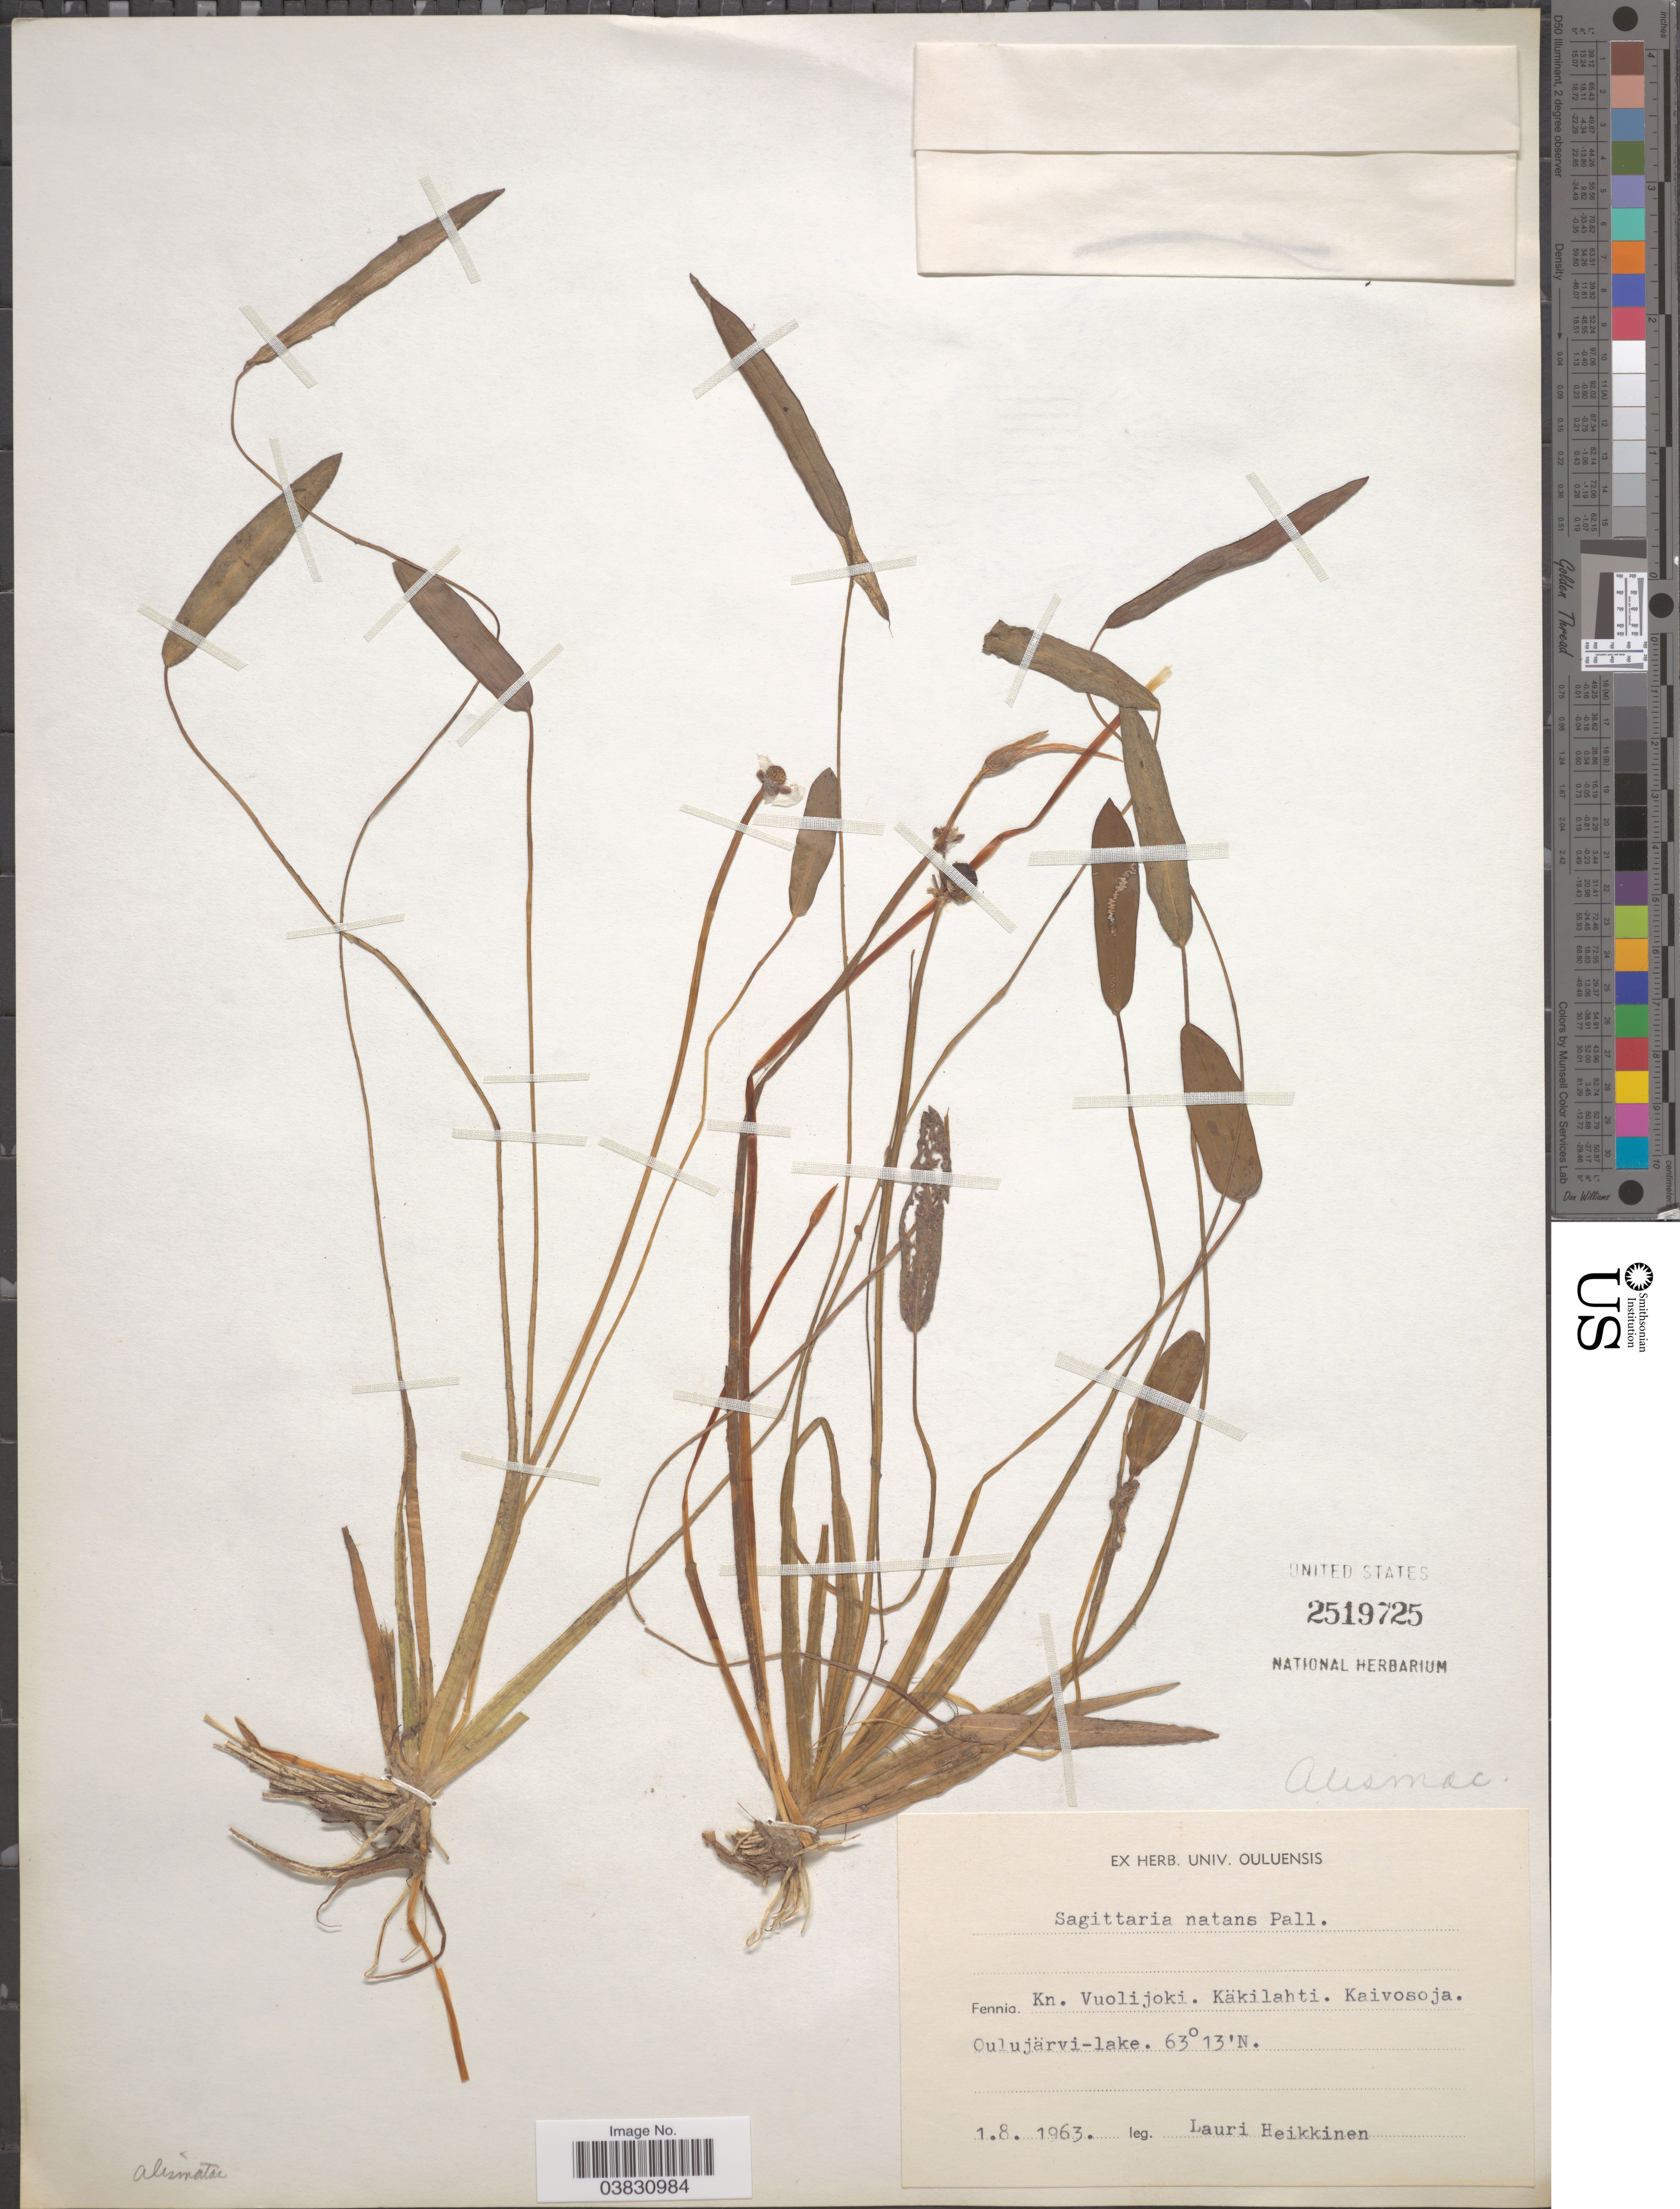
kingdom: Plantae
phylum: Tracheophyta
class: Liliopsida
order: Alismatales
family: Alismataceae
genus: Sagittaria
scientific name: Sagittaria natans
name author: Pall.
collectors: L. Heikkinen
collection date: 1963-08-01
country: Finland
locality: Kn. Vuolijoki. Käkilahti. Kaivosoja. Oulujärvi-lake.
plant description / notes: Leaf tissue sampled for DNA sequencing.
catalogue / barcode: US 2519725